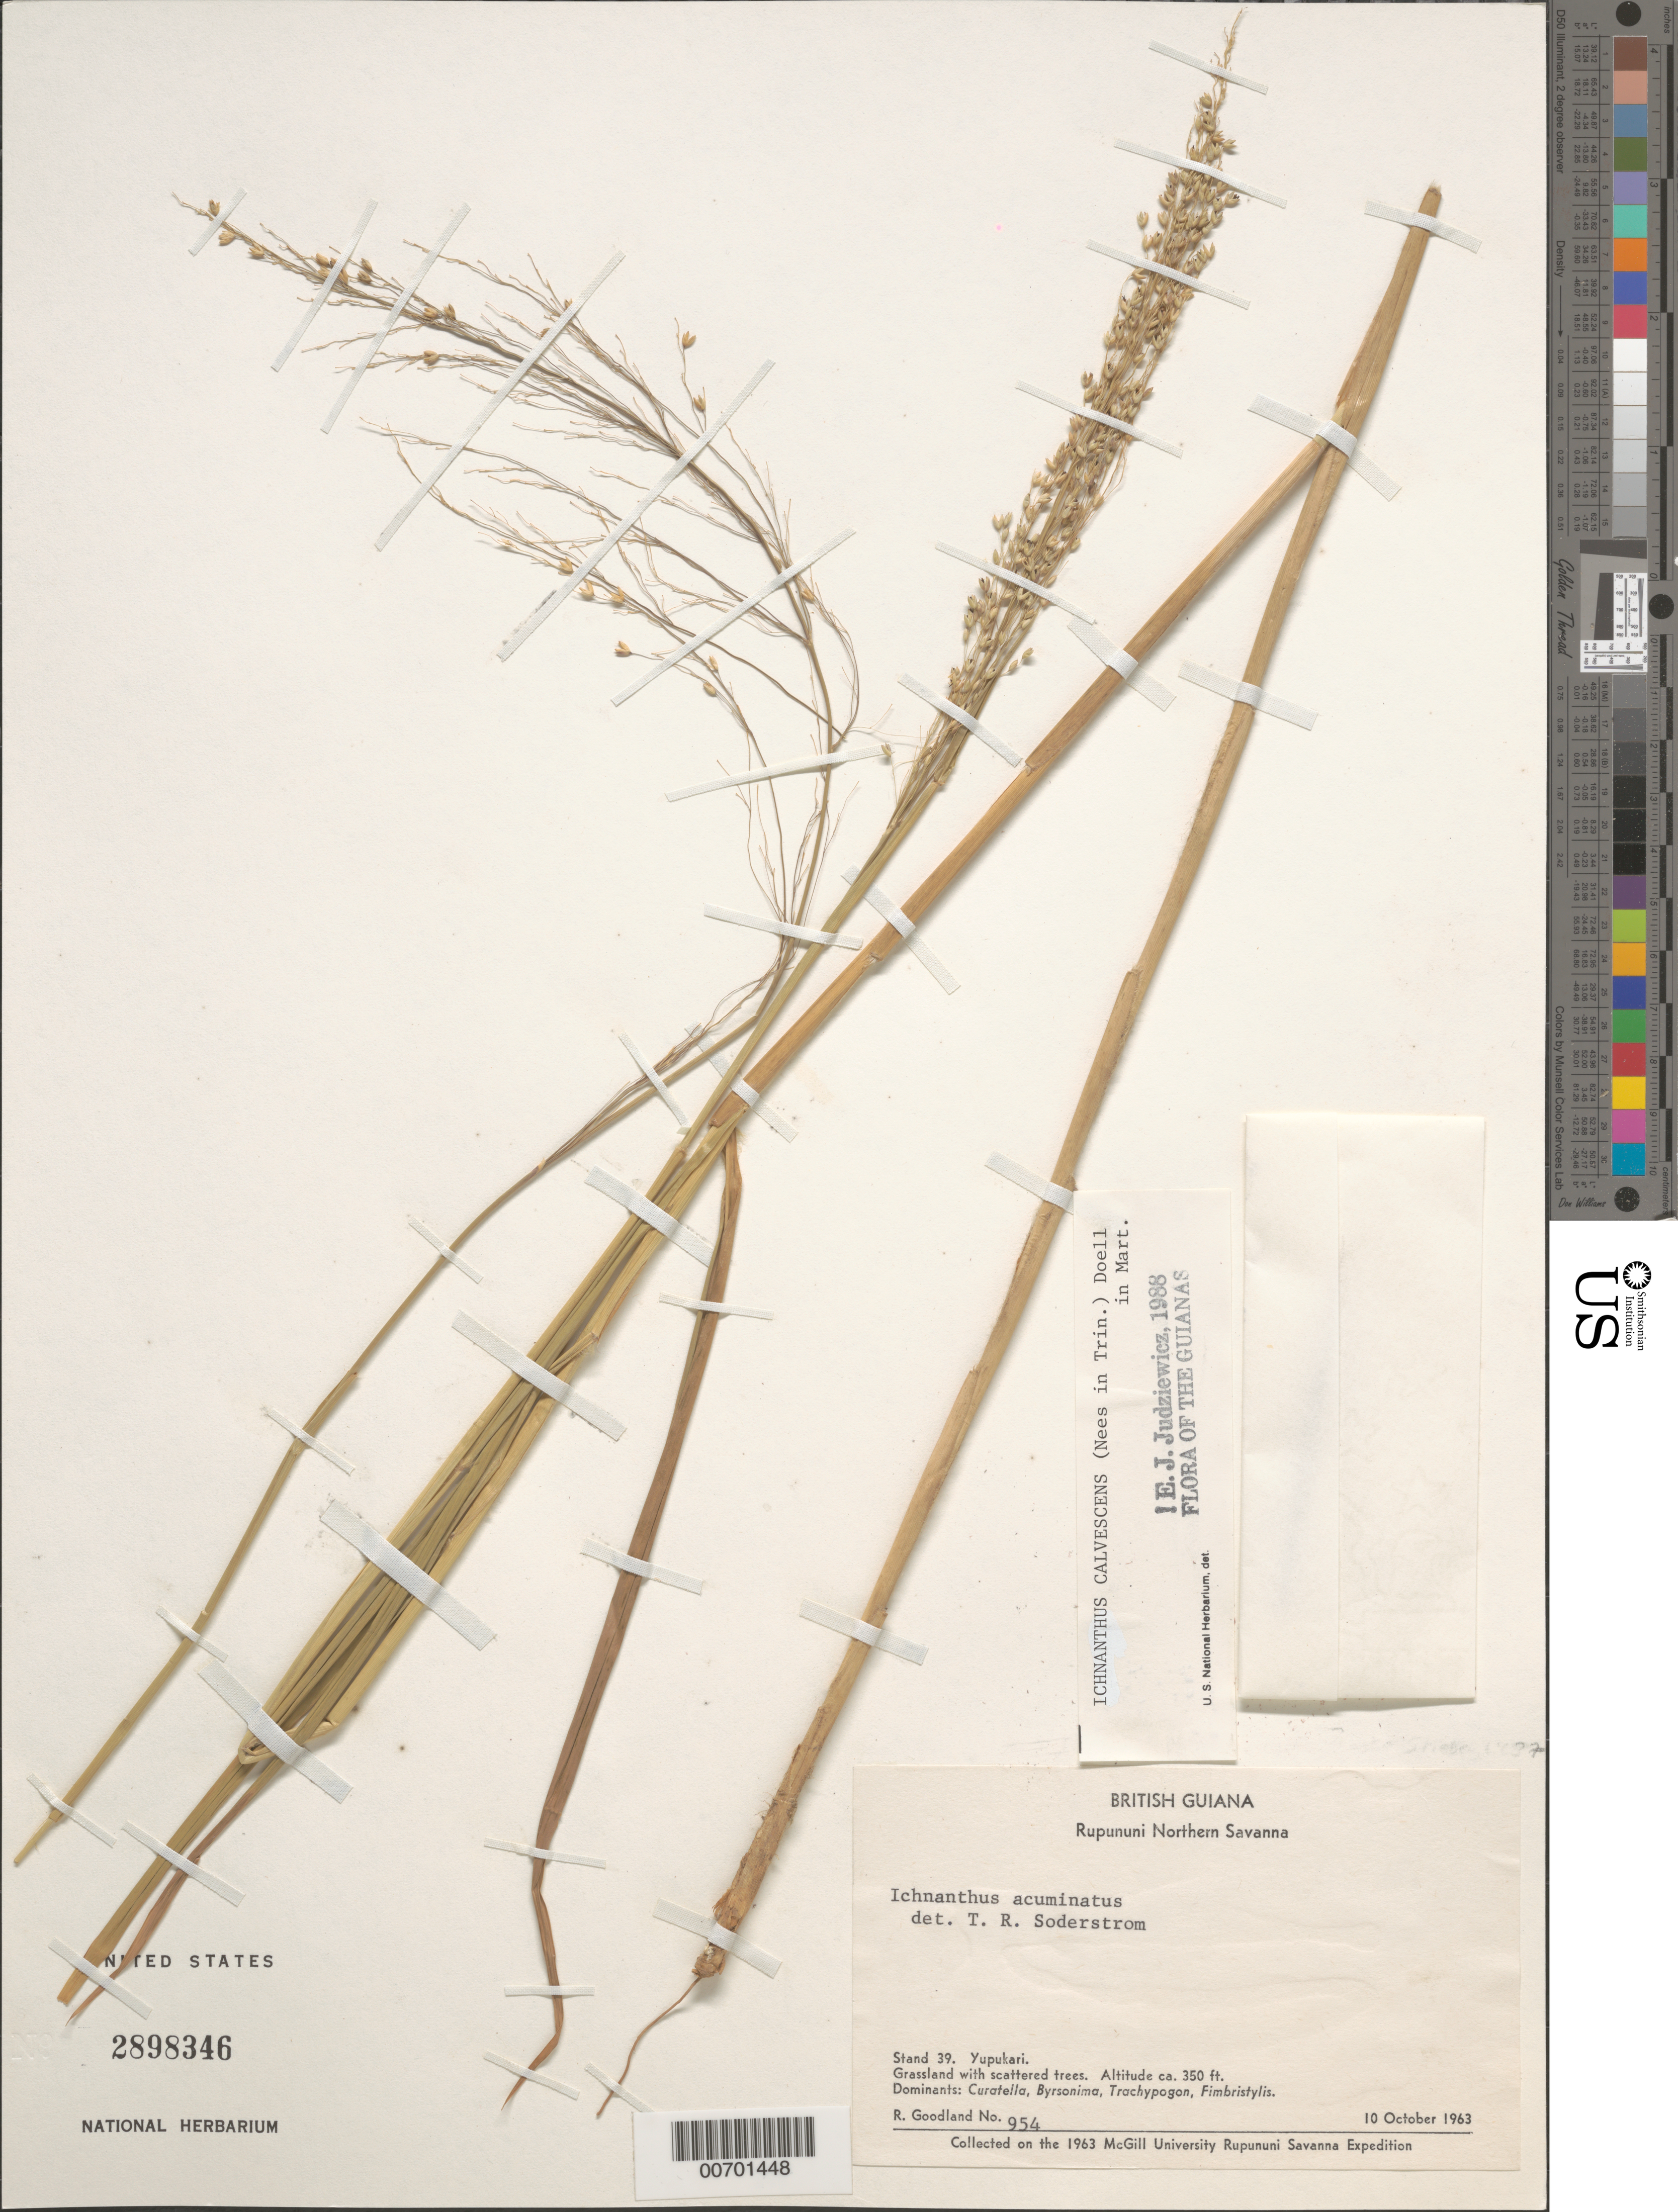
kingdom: Plantae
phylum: Tracheophyta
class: Liliopsida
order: Poales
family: Poaceae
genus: Ichnanthus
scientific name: Ichnanthus calvescens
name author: (Nees ex Trin.) Döll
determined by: Judziewicz, E. J.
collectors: R. Goodland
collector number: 954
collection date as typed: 10-Oct-63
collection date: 1963-10-10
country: Guyana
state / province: U. Takutu-U. Essequibo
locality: Rupununi Northern Savanna, Yupukari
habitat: Grassland with scattered trees. Dominants: Curatella, Byrsonima, Trachypogon, Fimbristylis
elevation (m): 107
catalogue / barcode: US 2898346